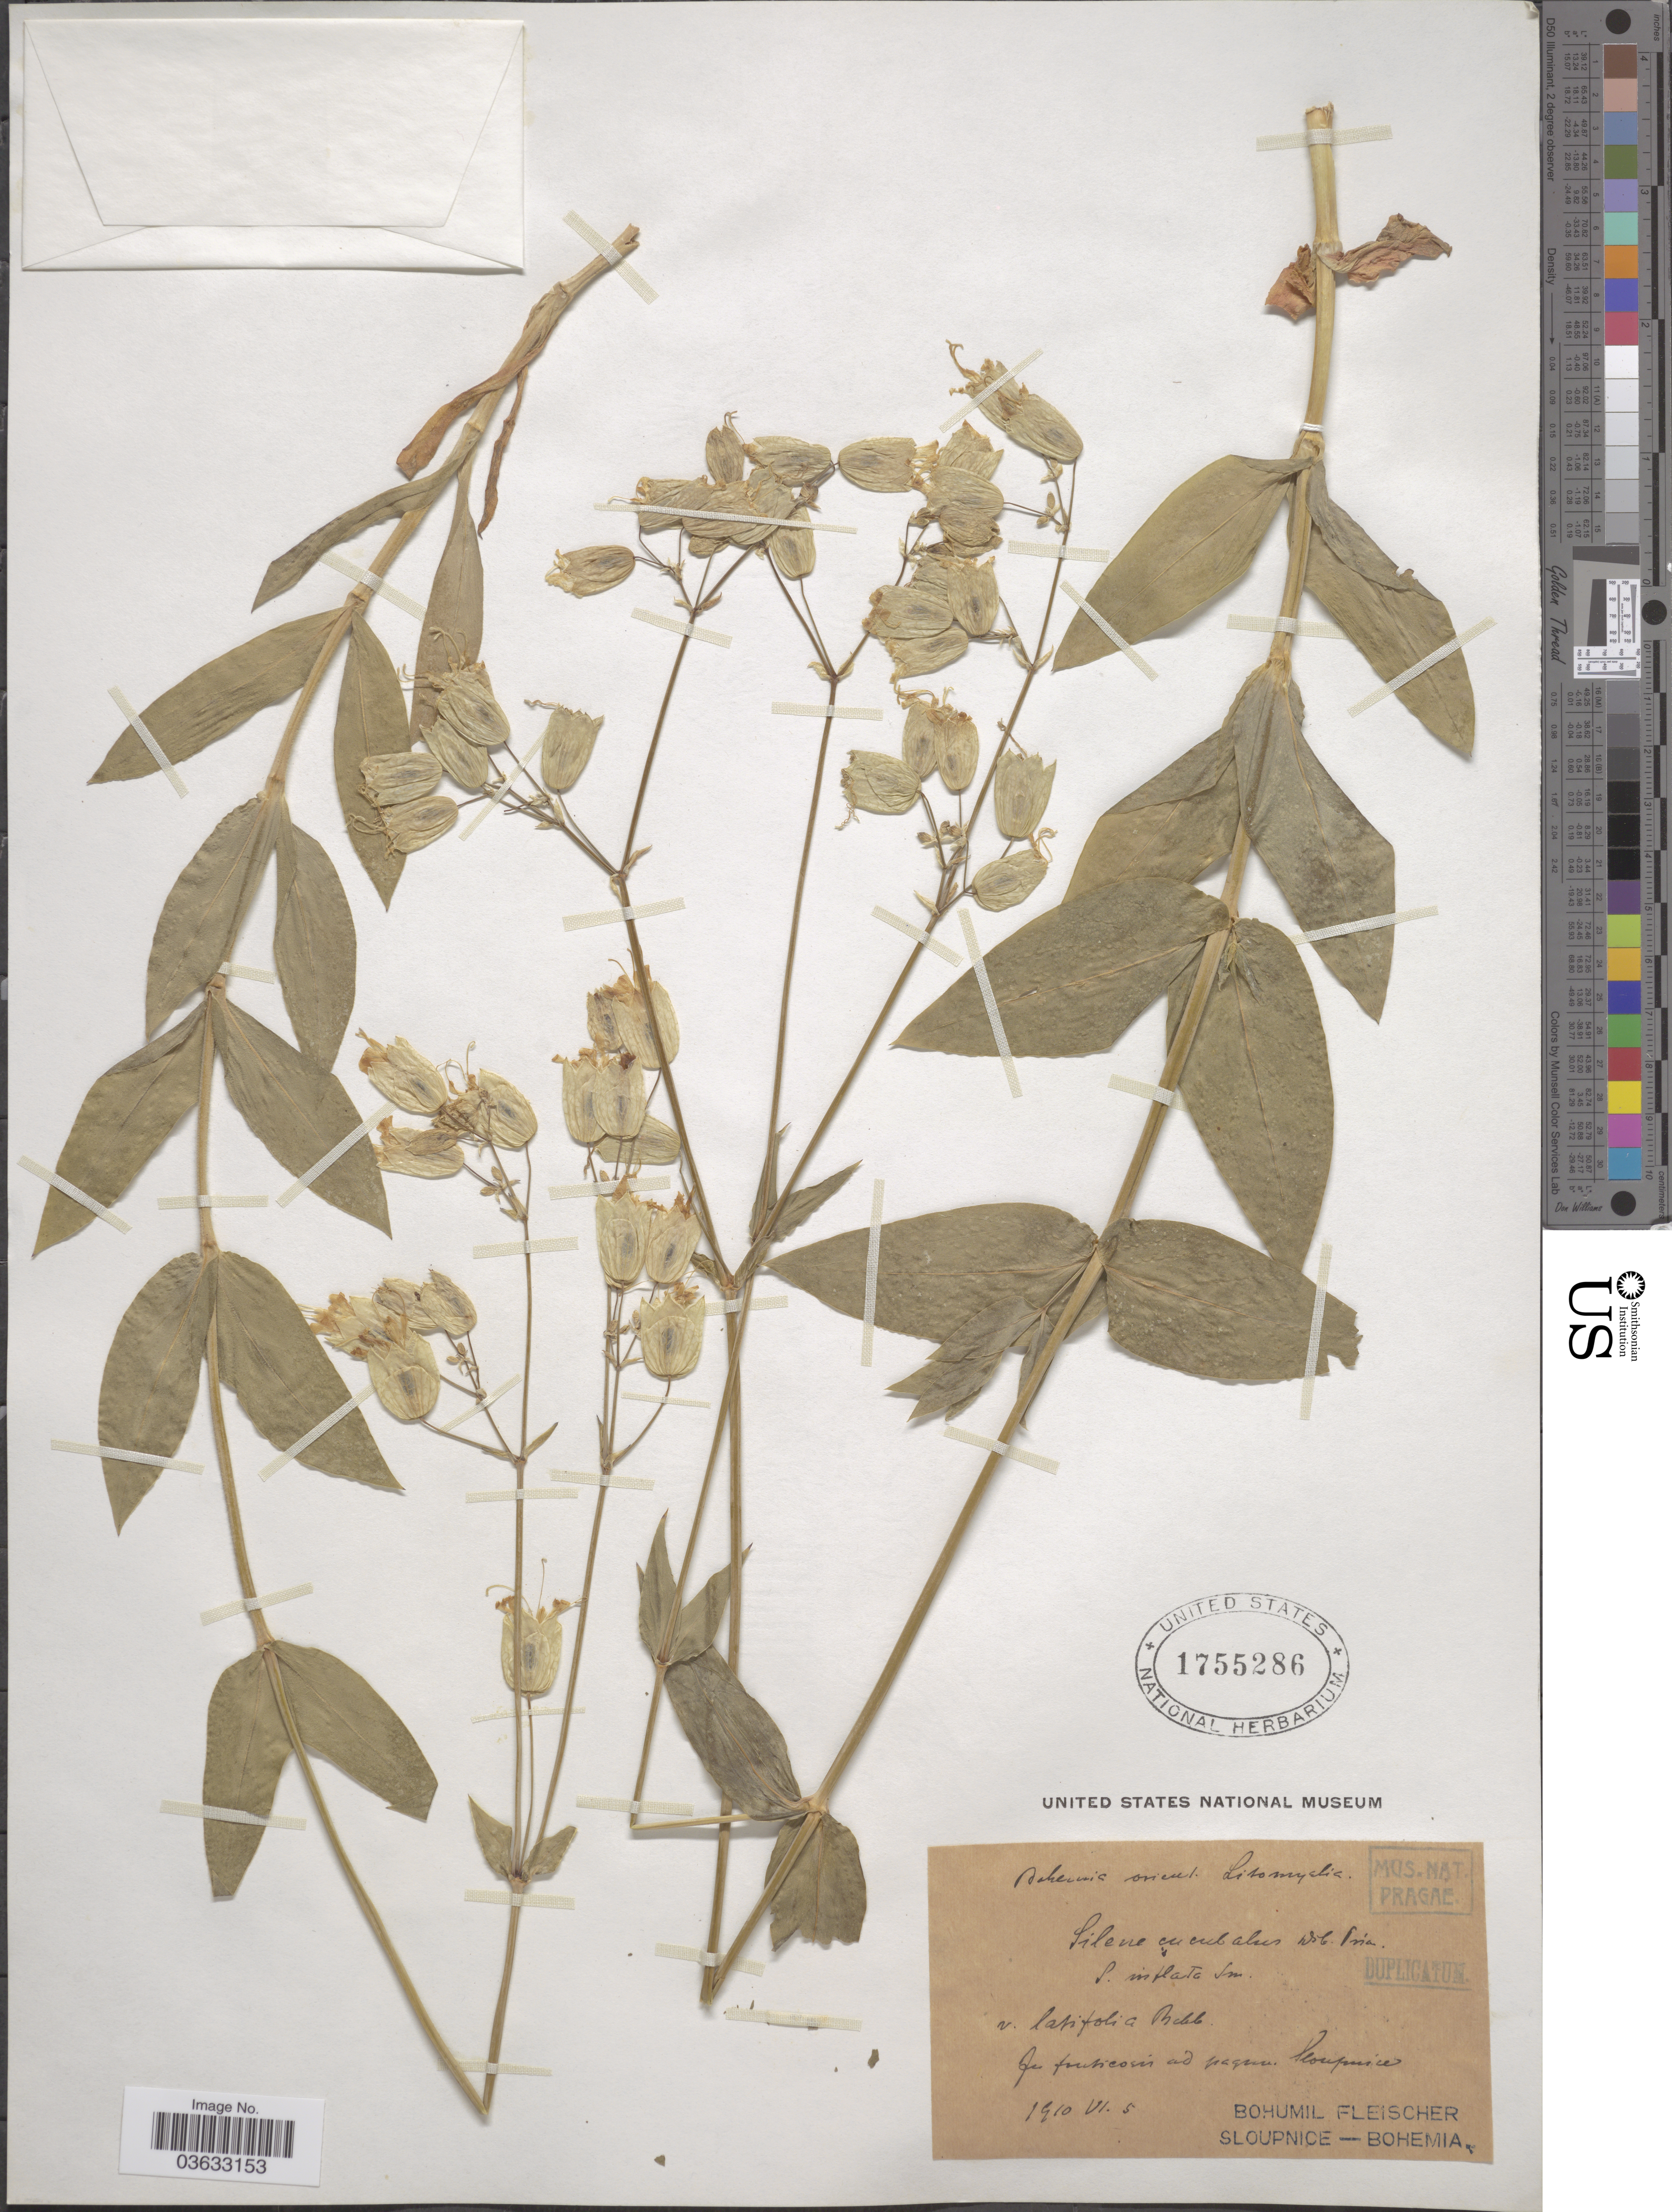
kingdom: Plantae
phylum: Tracheophyta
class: Magnoliopsida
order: Caryophyllales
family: Caryophyllaceae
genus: Silene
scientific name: Silene inflata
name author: Sm.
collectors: B. Fleischer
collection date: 1910-06-05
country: Czechia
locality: In fruticosis ad pagum koupmice. Sloupnice-Bohemia.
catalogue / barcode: US 1755286